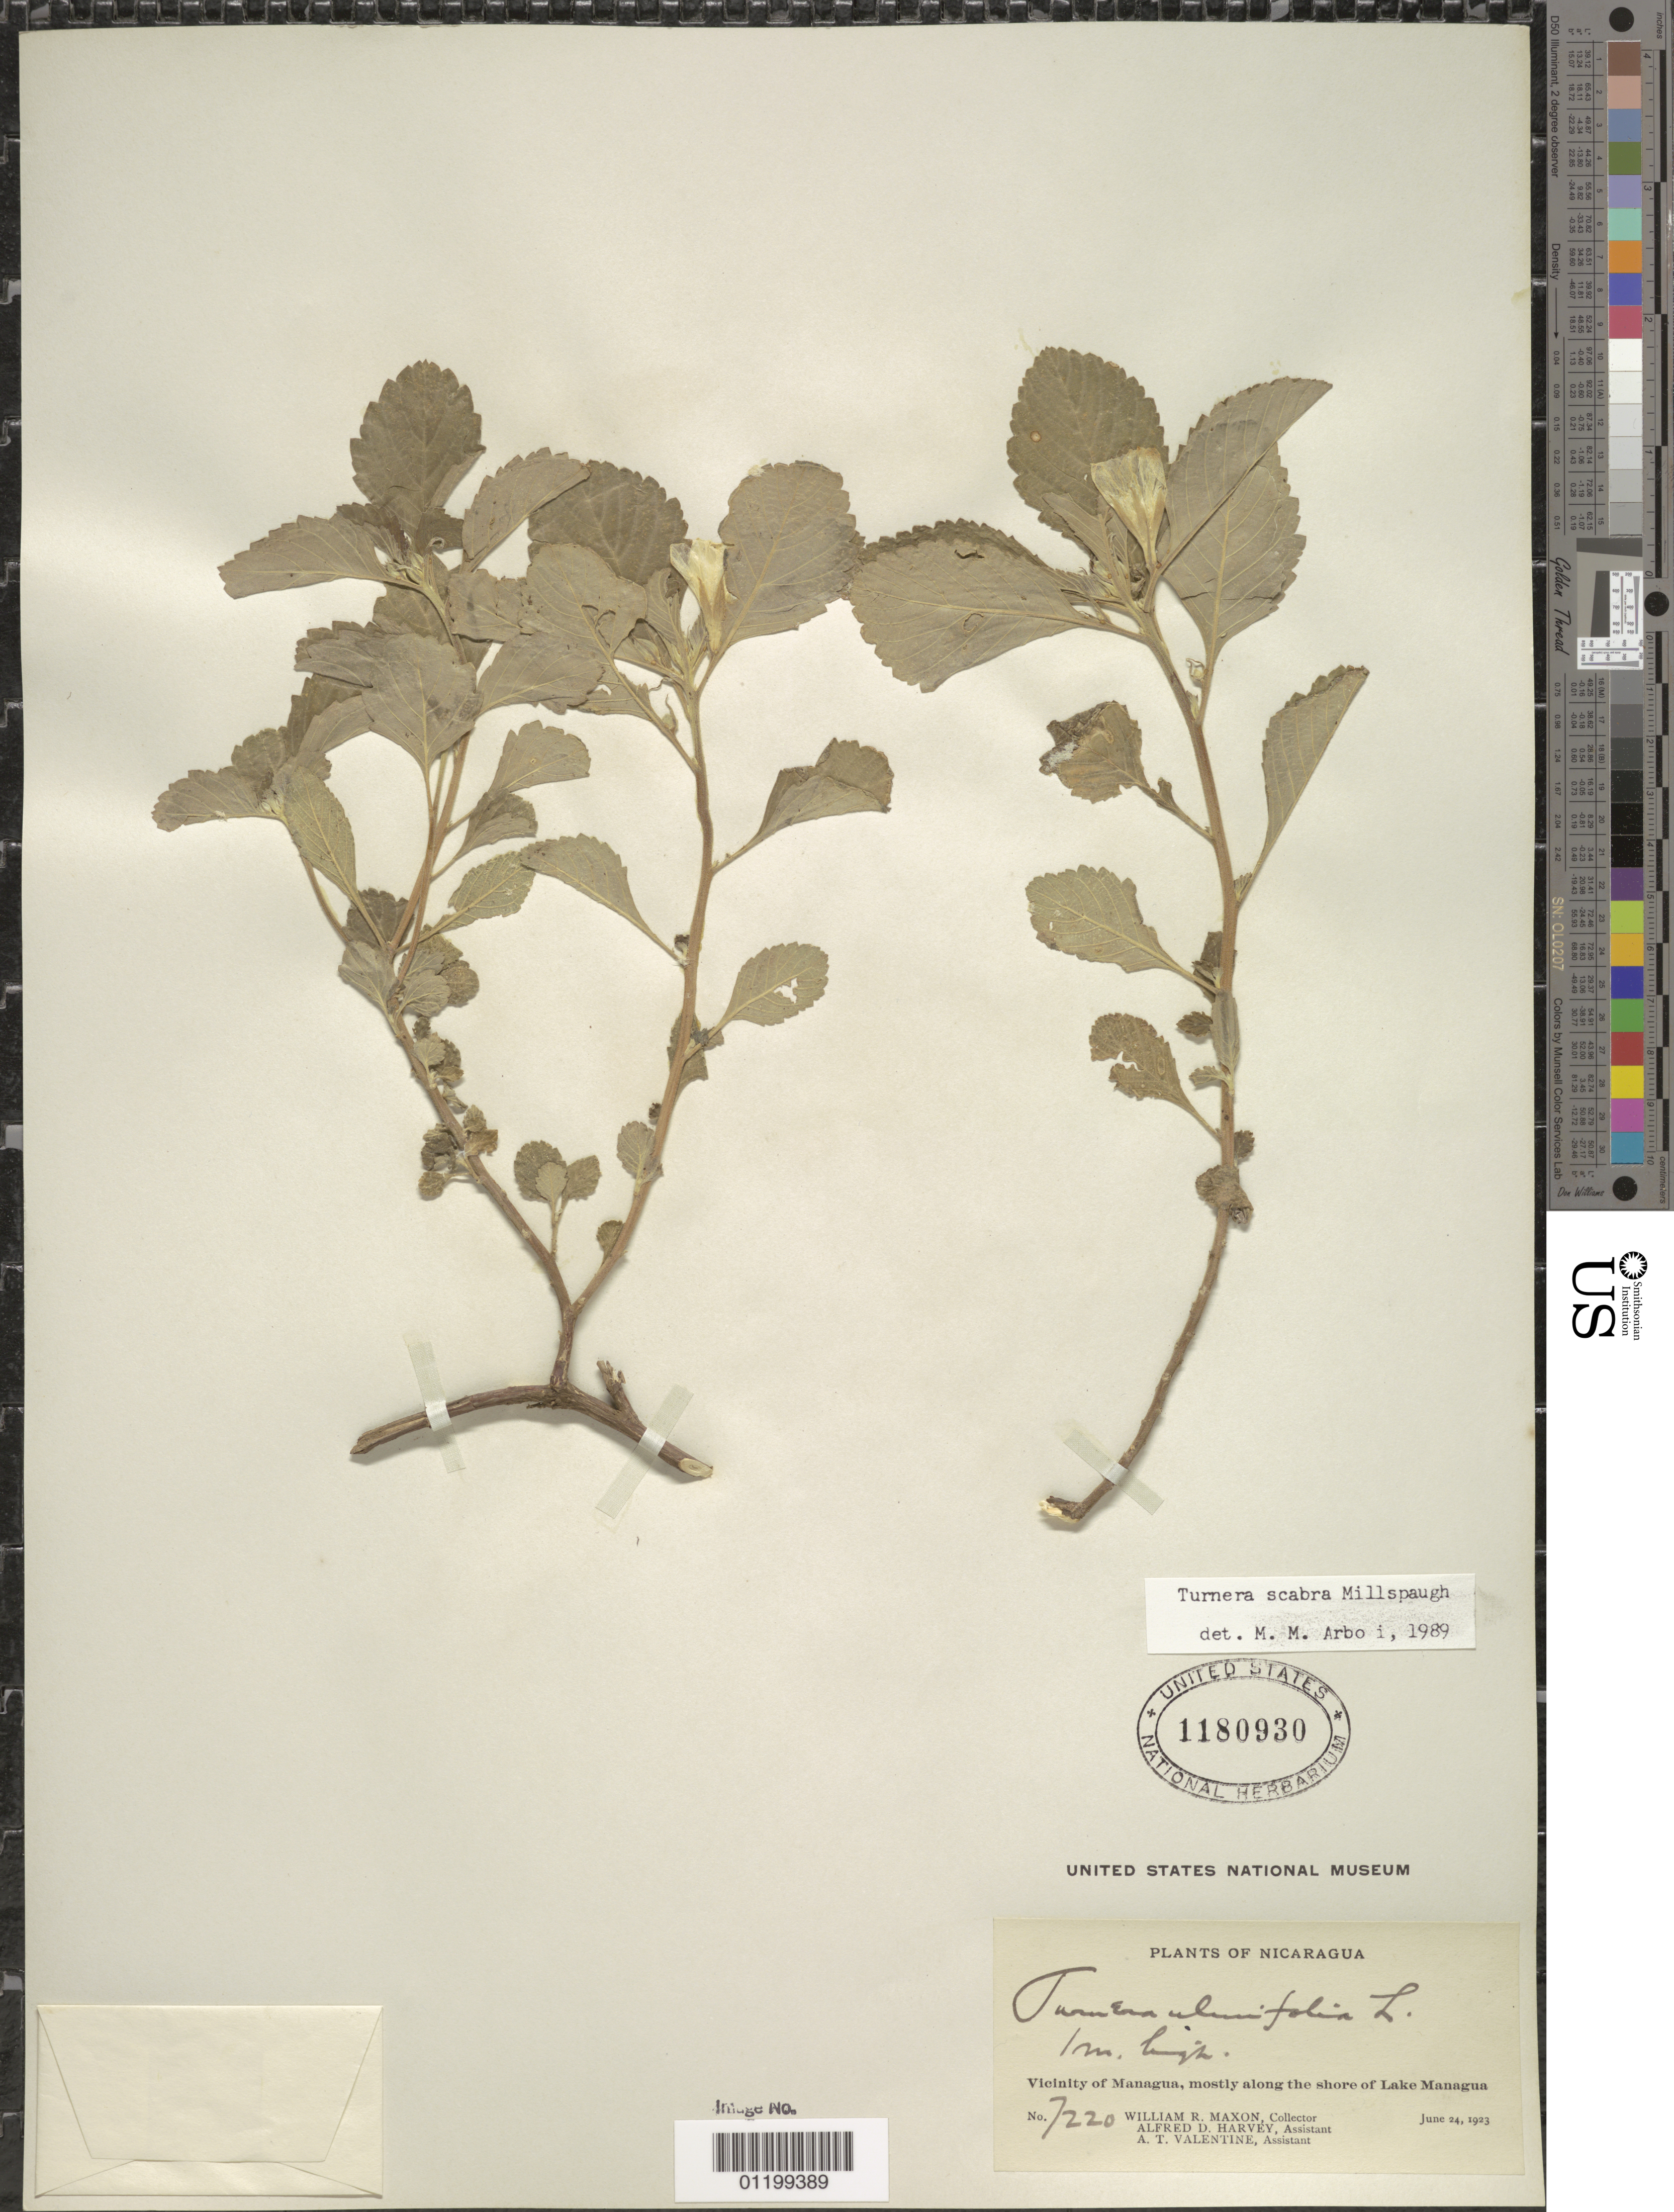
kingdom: Plantae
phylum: Tracheophyta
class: Magnoliopsida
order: Malpighiales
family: Turneraceae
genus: Turnera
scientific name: Turnera scabra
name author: Millsp.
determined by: Arbo, M. M.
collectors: W. R. Maxon, A. D. Harvey & A. Valentine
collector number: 7220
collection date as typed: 24 Jun 1923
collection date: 1923-06-24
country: Nicaragua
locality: Vicinity of Managua, mostly along the shore of Lake Managua.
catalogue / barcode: US 1180930